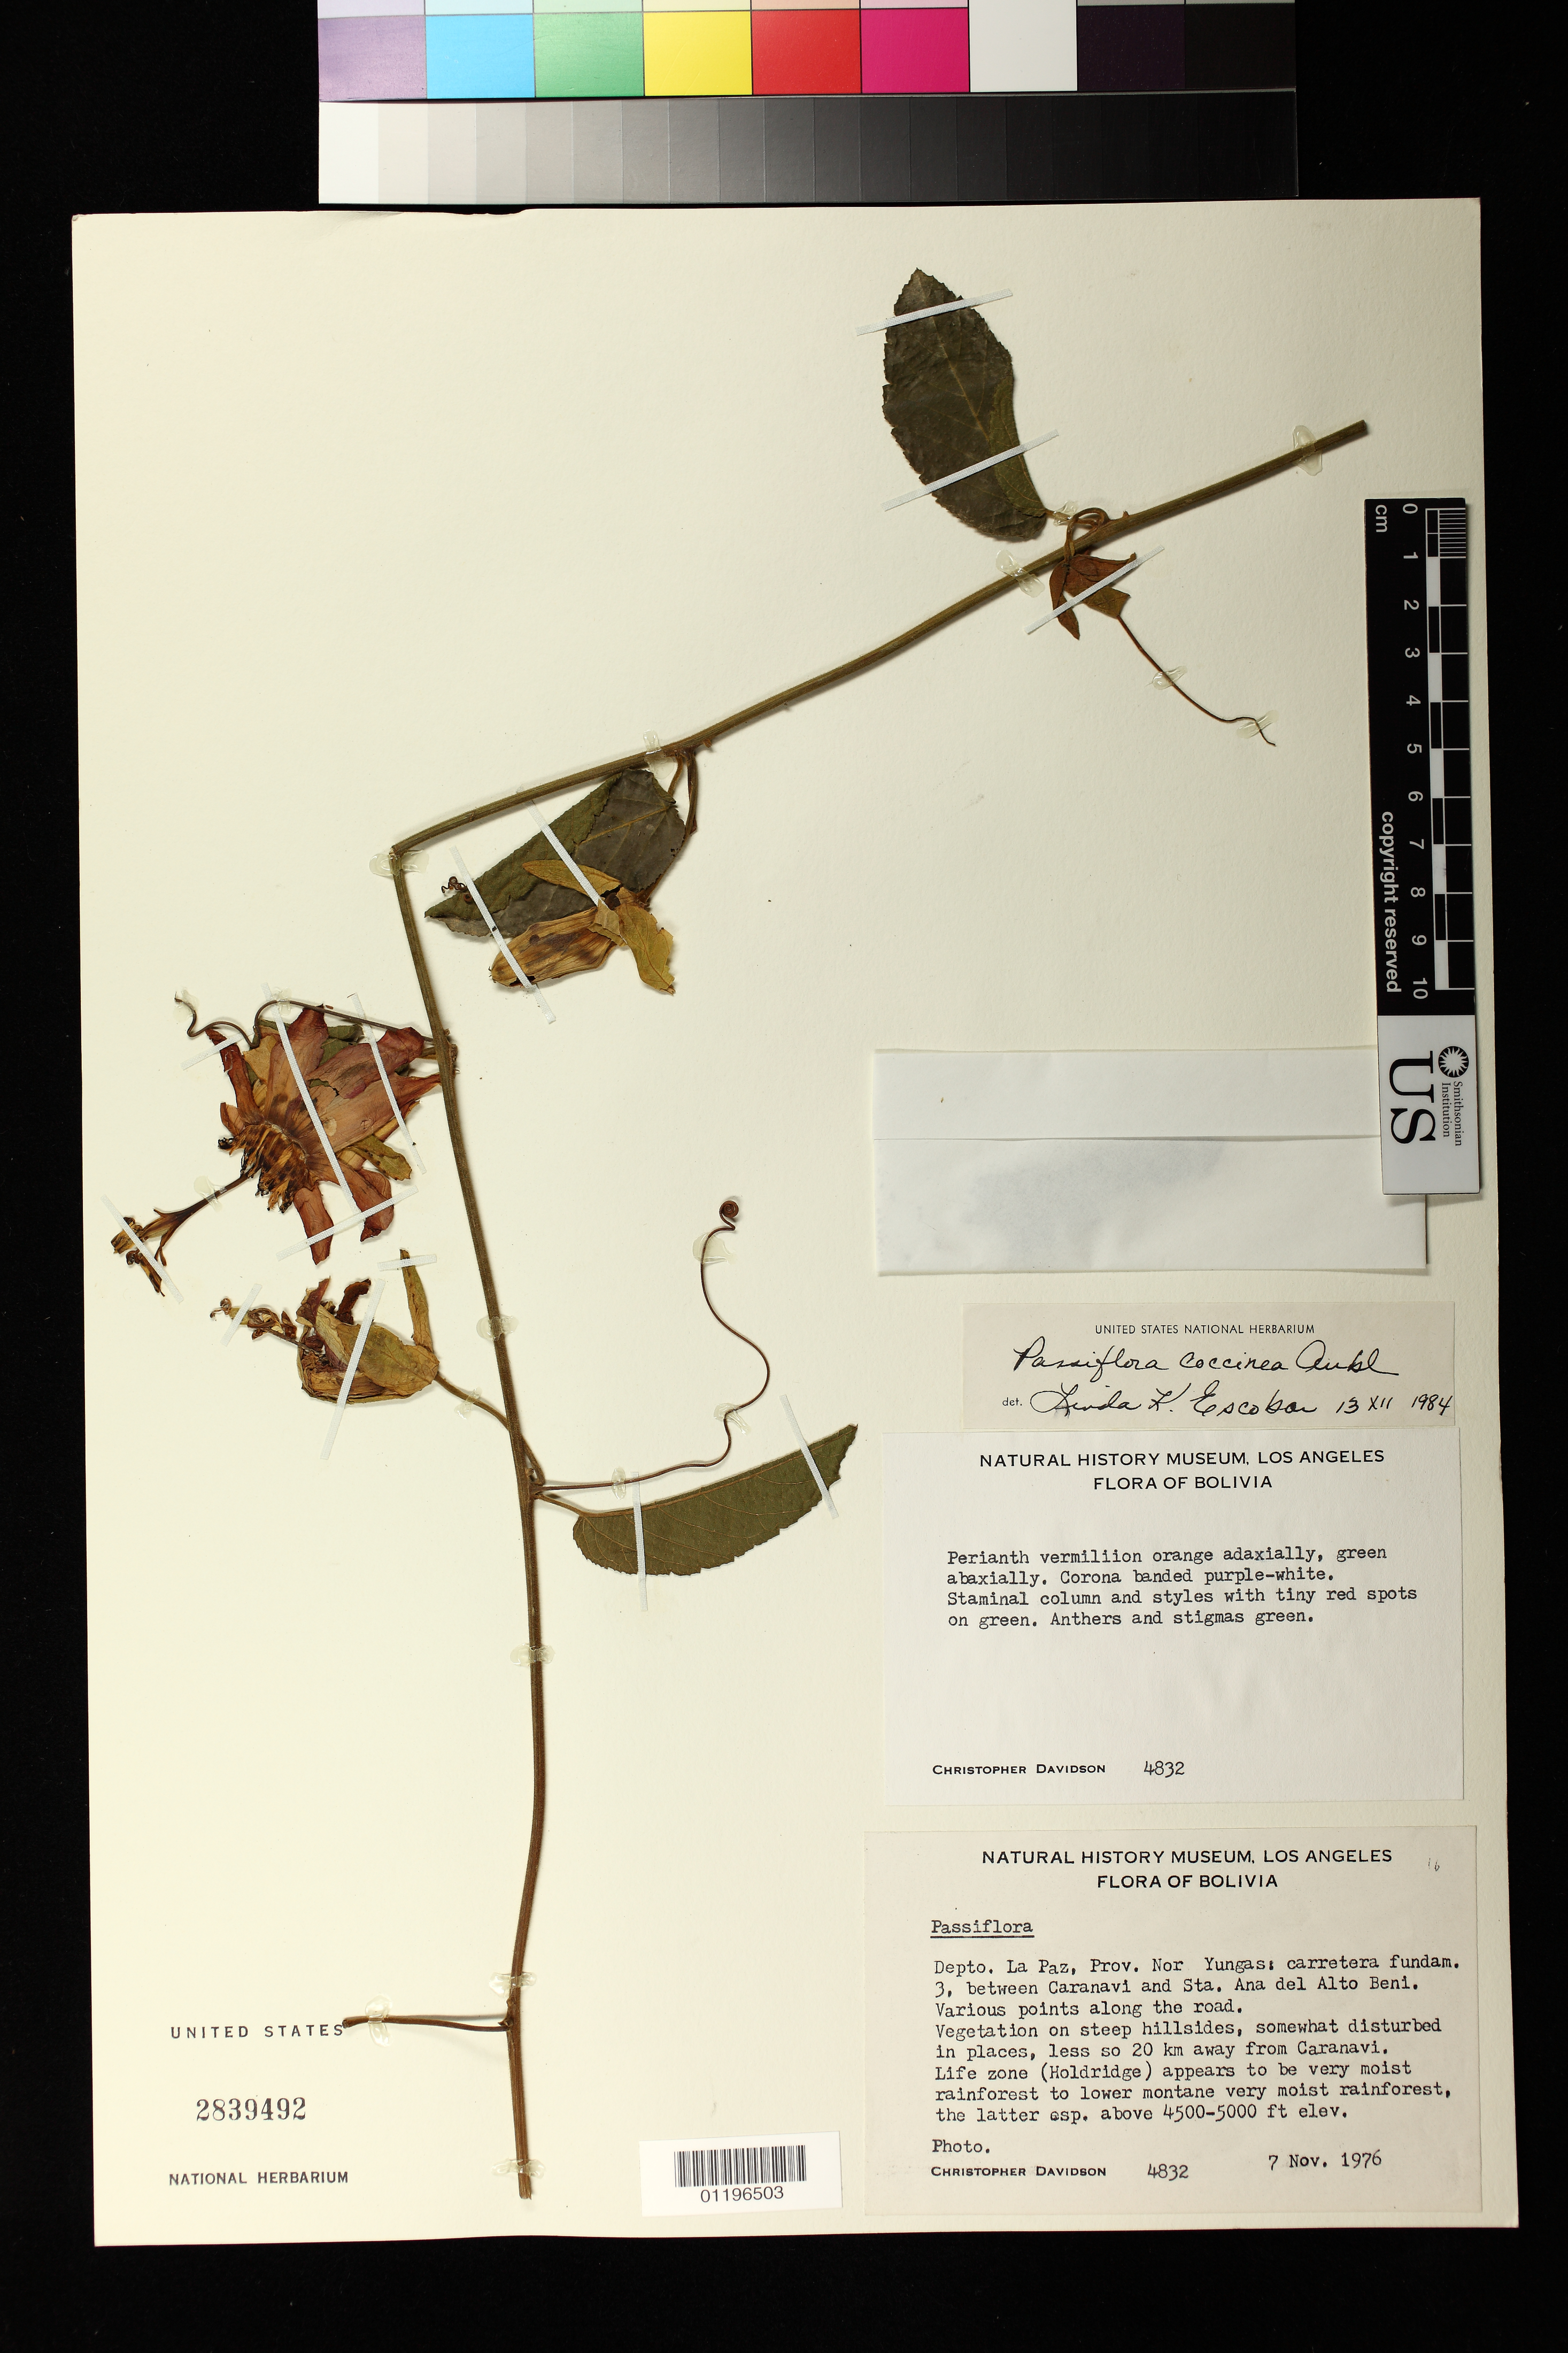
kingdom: Plantae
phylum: Tracheophyta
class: Magnoliopsida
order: Malpighiales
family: Passifloraceae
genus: Passiflora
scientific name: Passiflora coccinea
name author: Aubl.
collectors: C. Davidson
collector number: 4832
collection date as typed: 11 Jul 1976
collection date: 1976-07-11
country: Bolivia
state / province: La Paz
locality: Nor Yungas; carretera fundam. 3 between Caranavi and Sta. Ana del Alto Beni.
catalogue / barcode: US 2839492